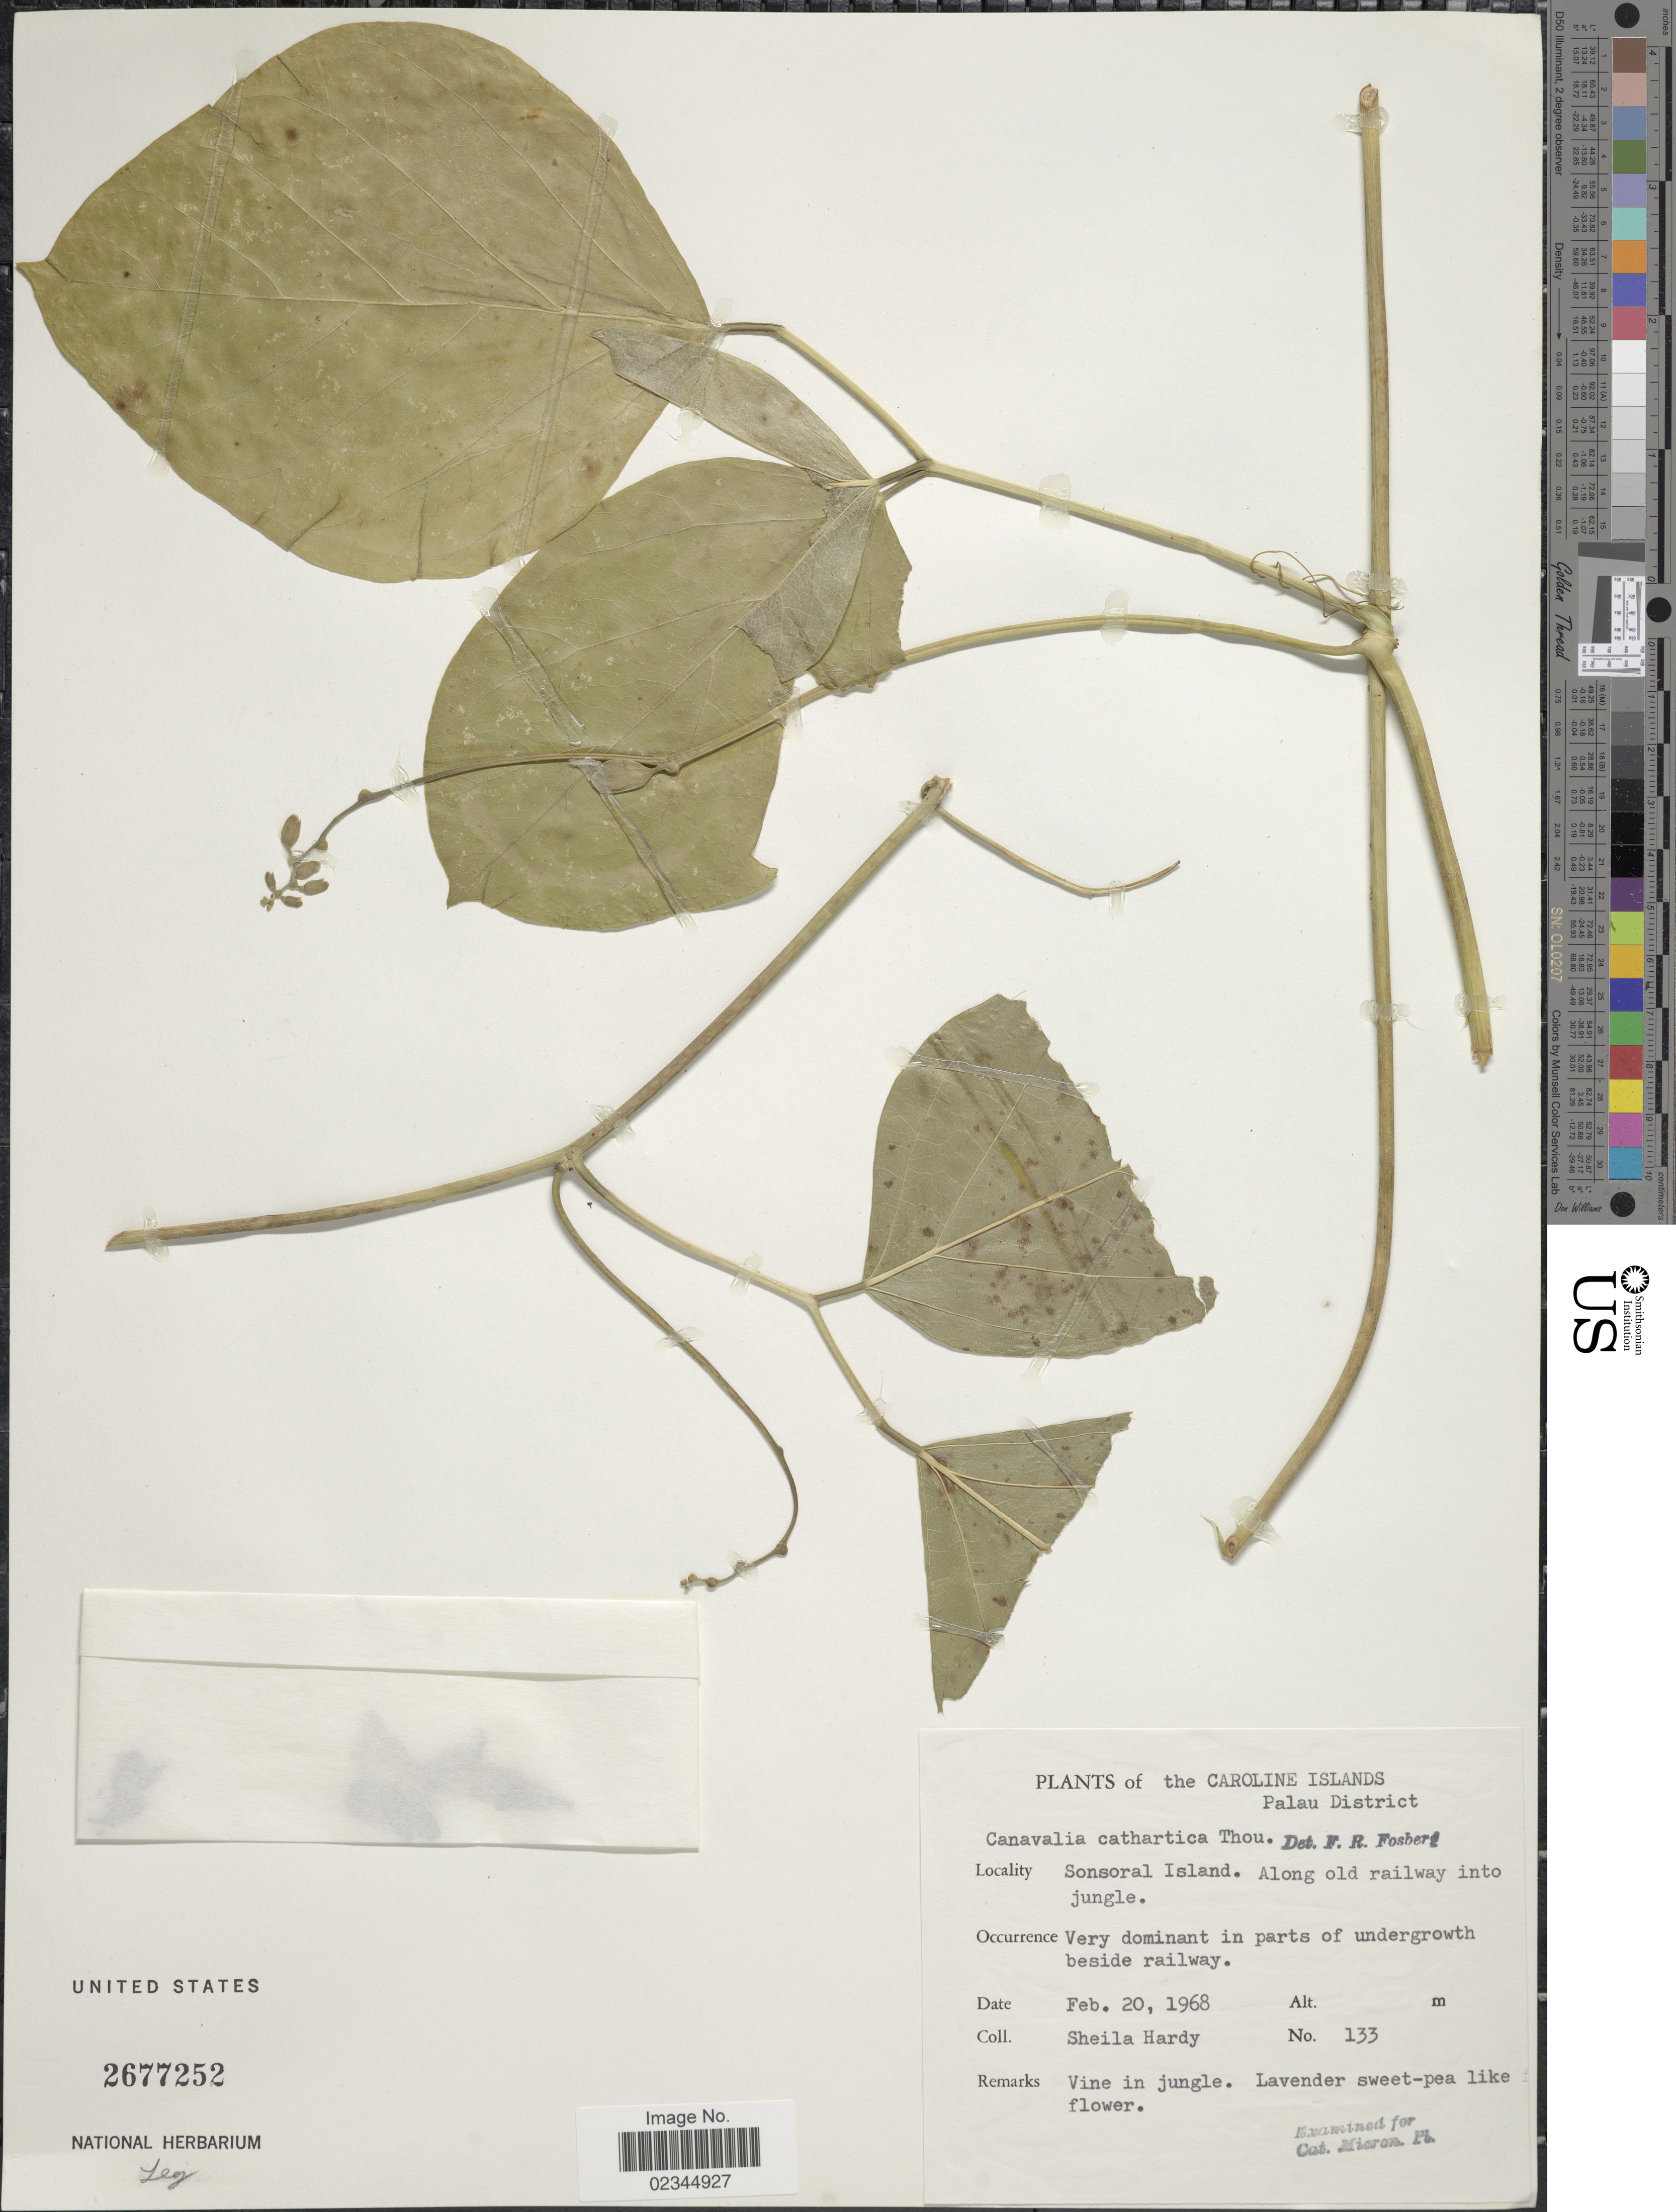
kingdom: Plantae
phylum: Tracheophyta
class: Magnoliopsida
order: Fabales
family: Fabaceae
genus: Canavalia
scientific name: Canavalia cathartica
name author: Thouars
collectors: S. Hardy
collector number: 133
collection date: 1968-02-20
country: Palau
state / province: Belau Outliers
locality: Caroline Islands, Palau District, Sonsoral Island, along old railway into jungle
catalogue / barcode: US 2677252